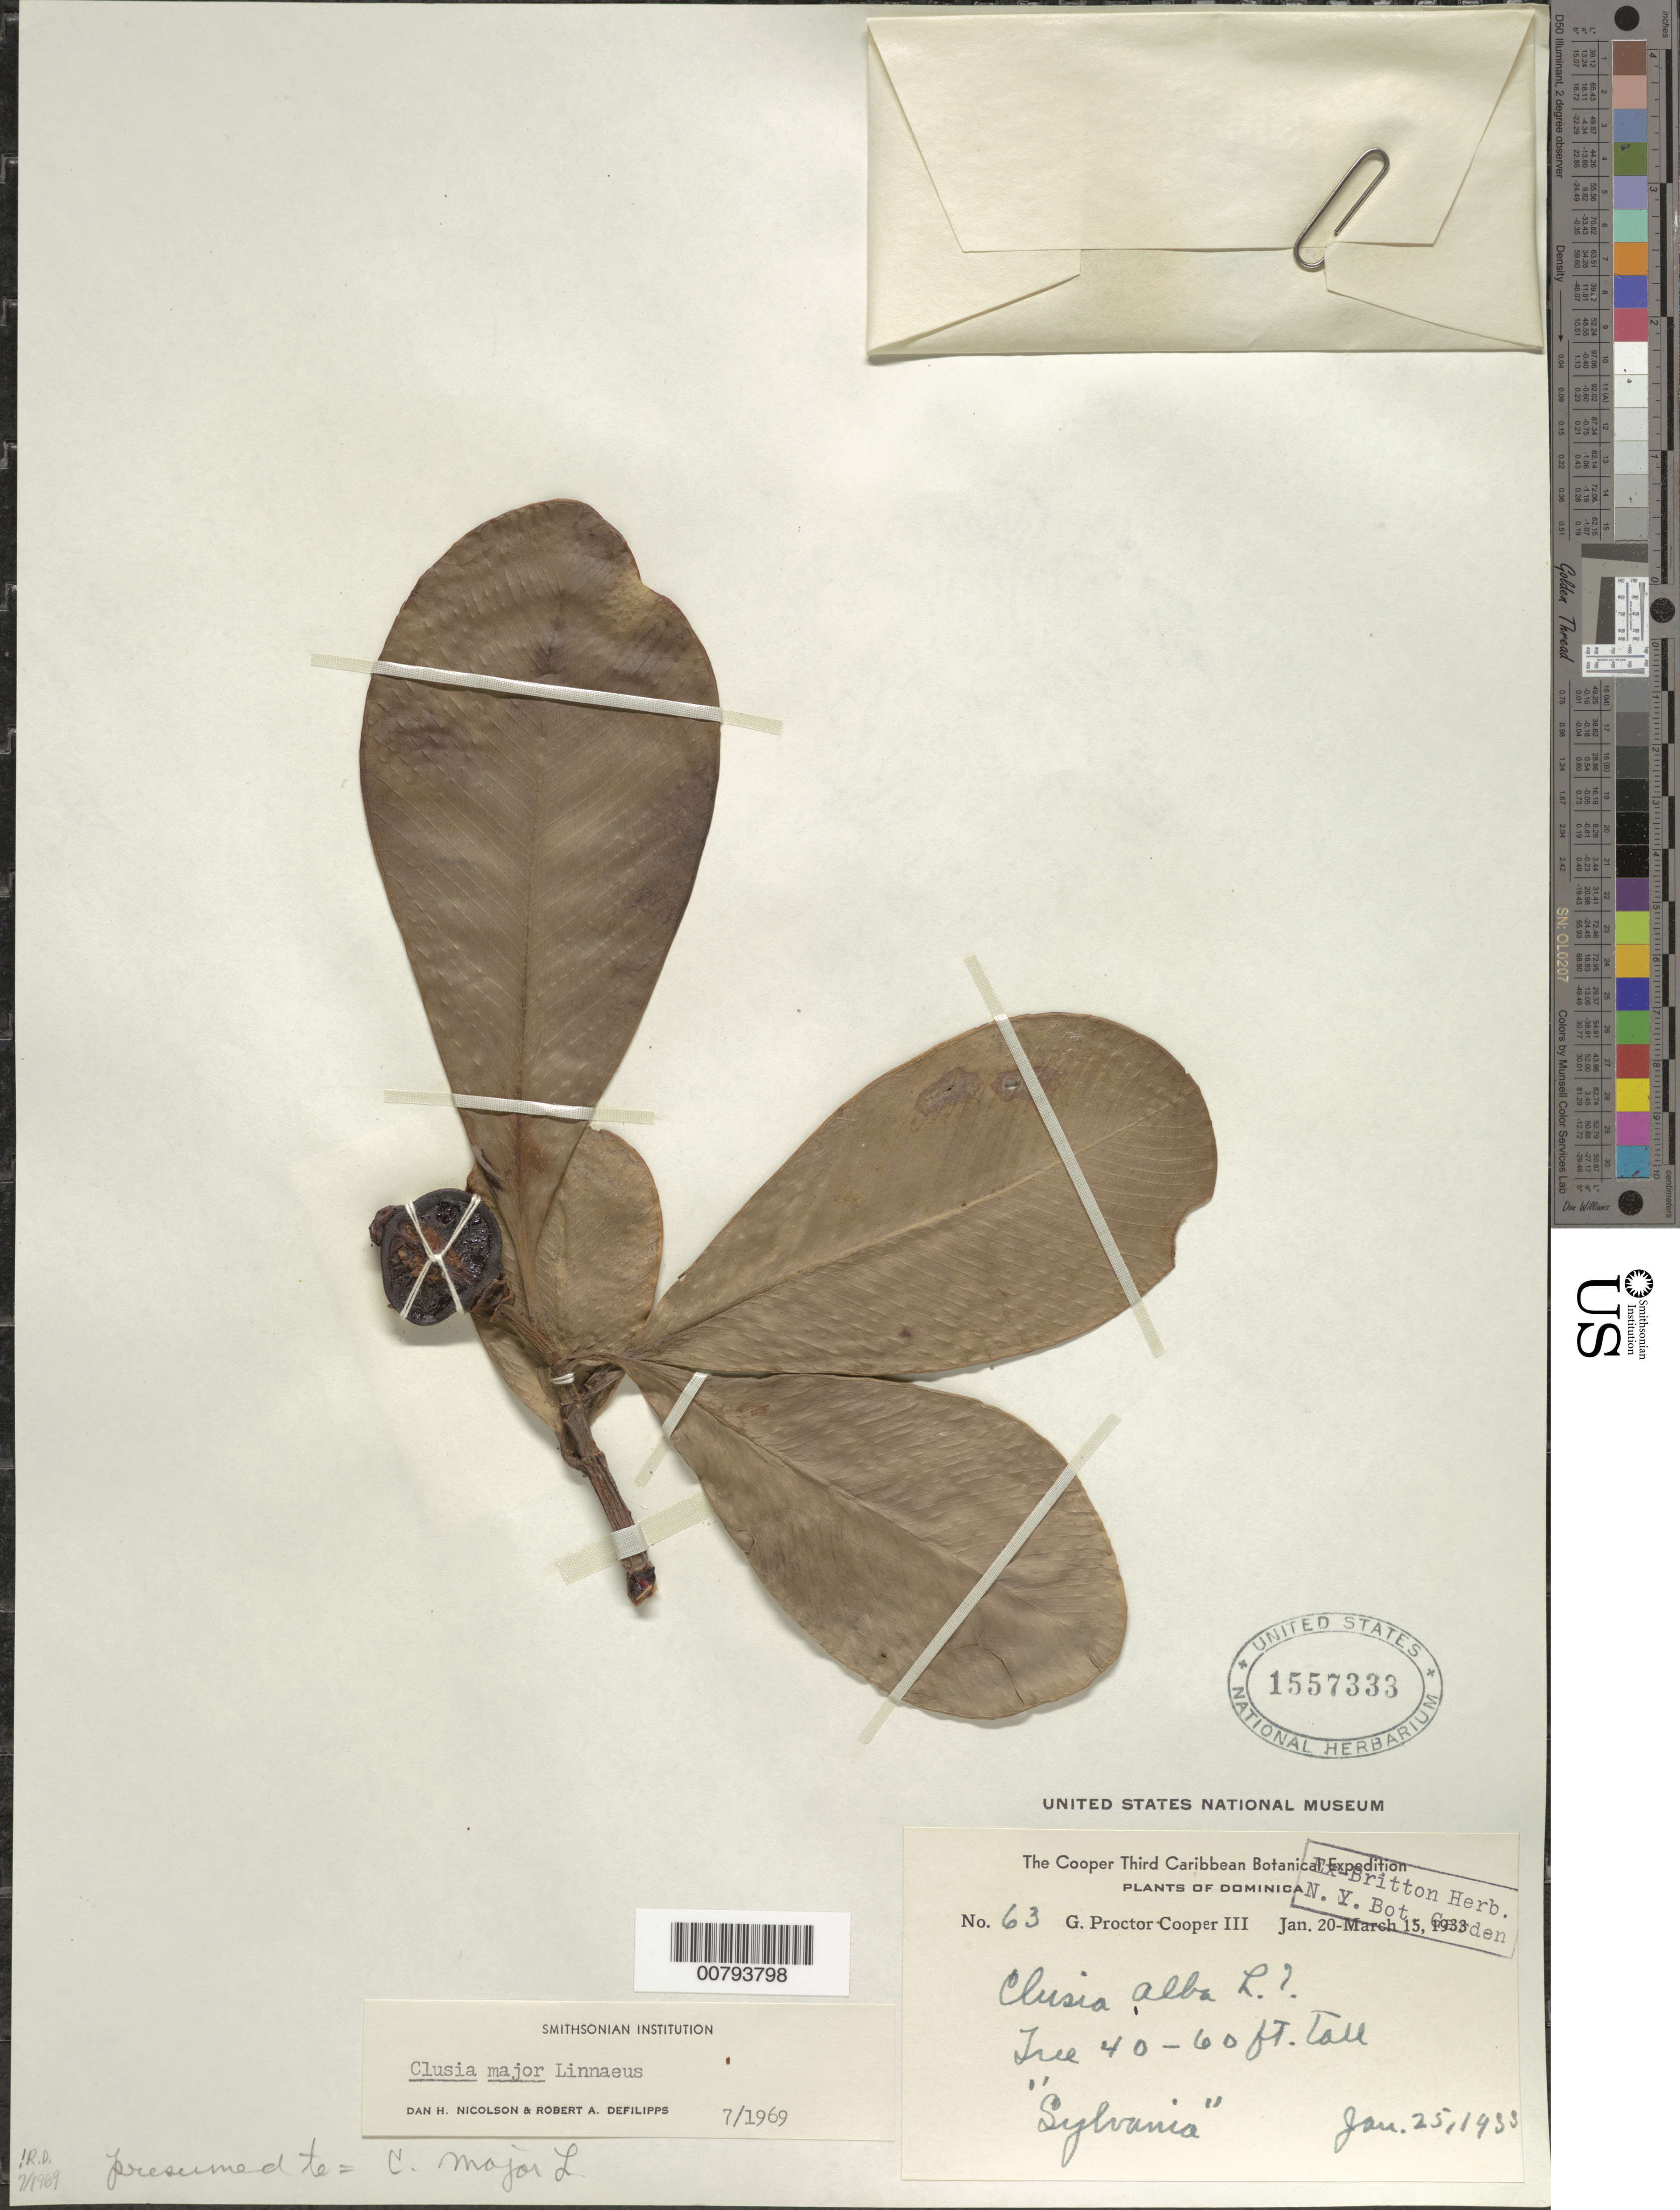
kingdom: Plantae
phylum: Tracheophyta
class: Magnoliopsida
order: Malpighiales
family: Clusiaceae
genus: Clusia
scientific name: Clusia major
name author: L.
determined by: Nicolson, D. H.; DeFilipps, R. A.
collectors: G. Cooper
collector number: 63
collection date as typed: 20 Jan 1933 to 15 Mar 1933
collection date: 1933-01-20/1933-03-15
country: Dominica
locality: Sylvania Estate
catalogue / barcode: US 1557333